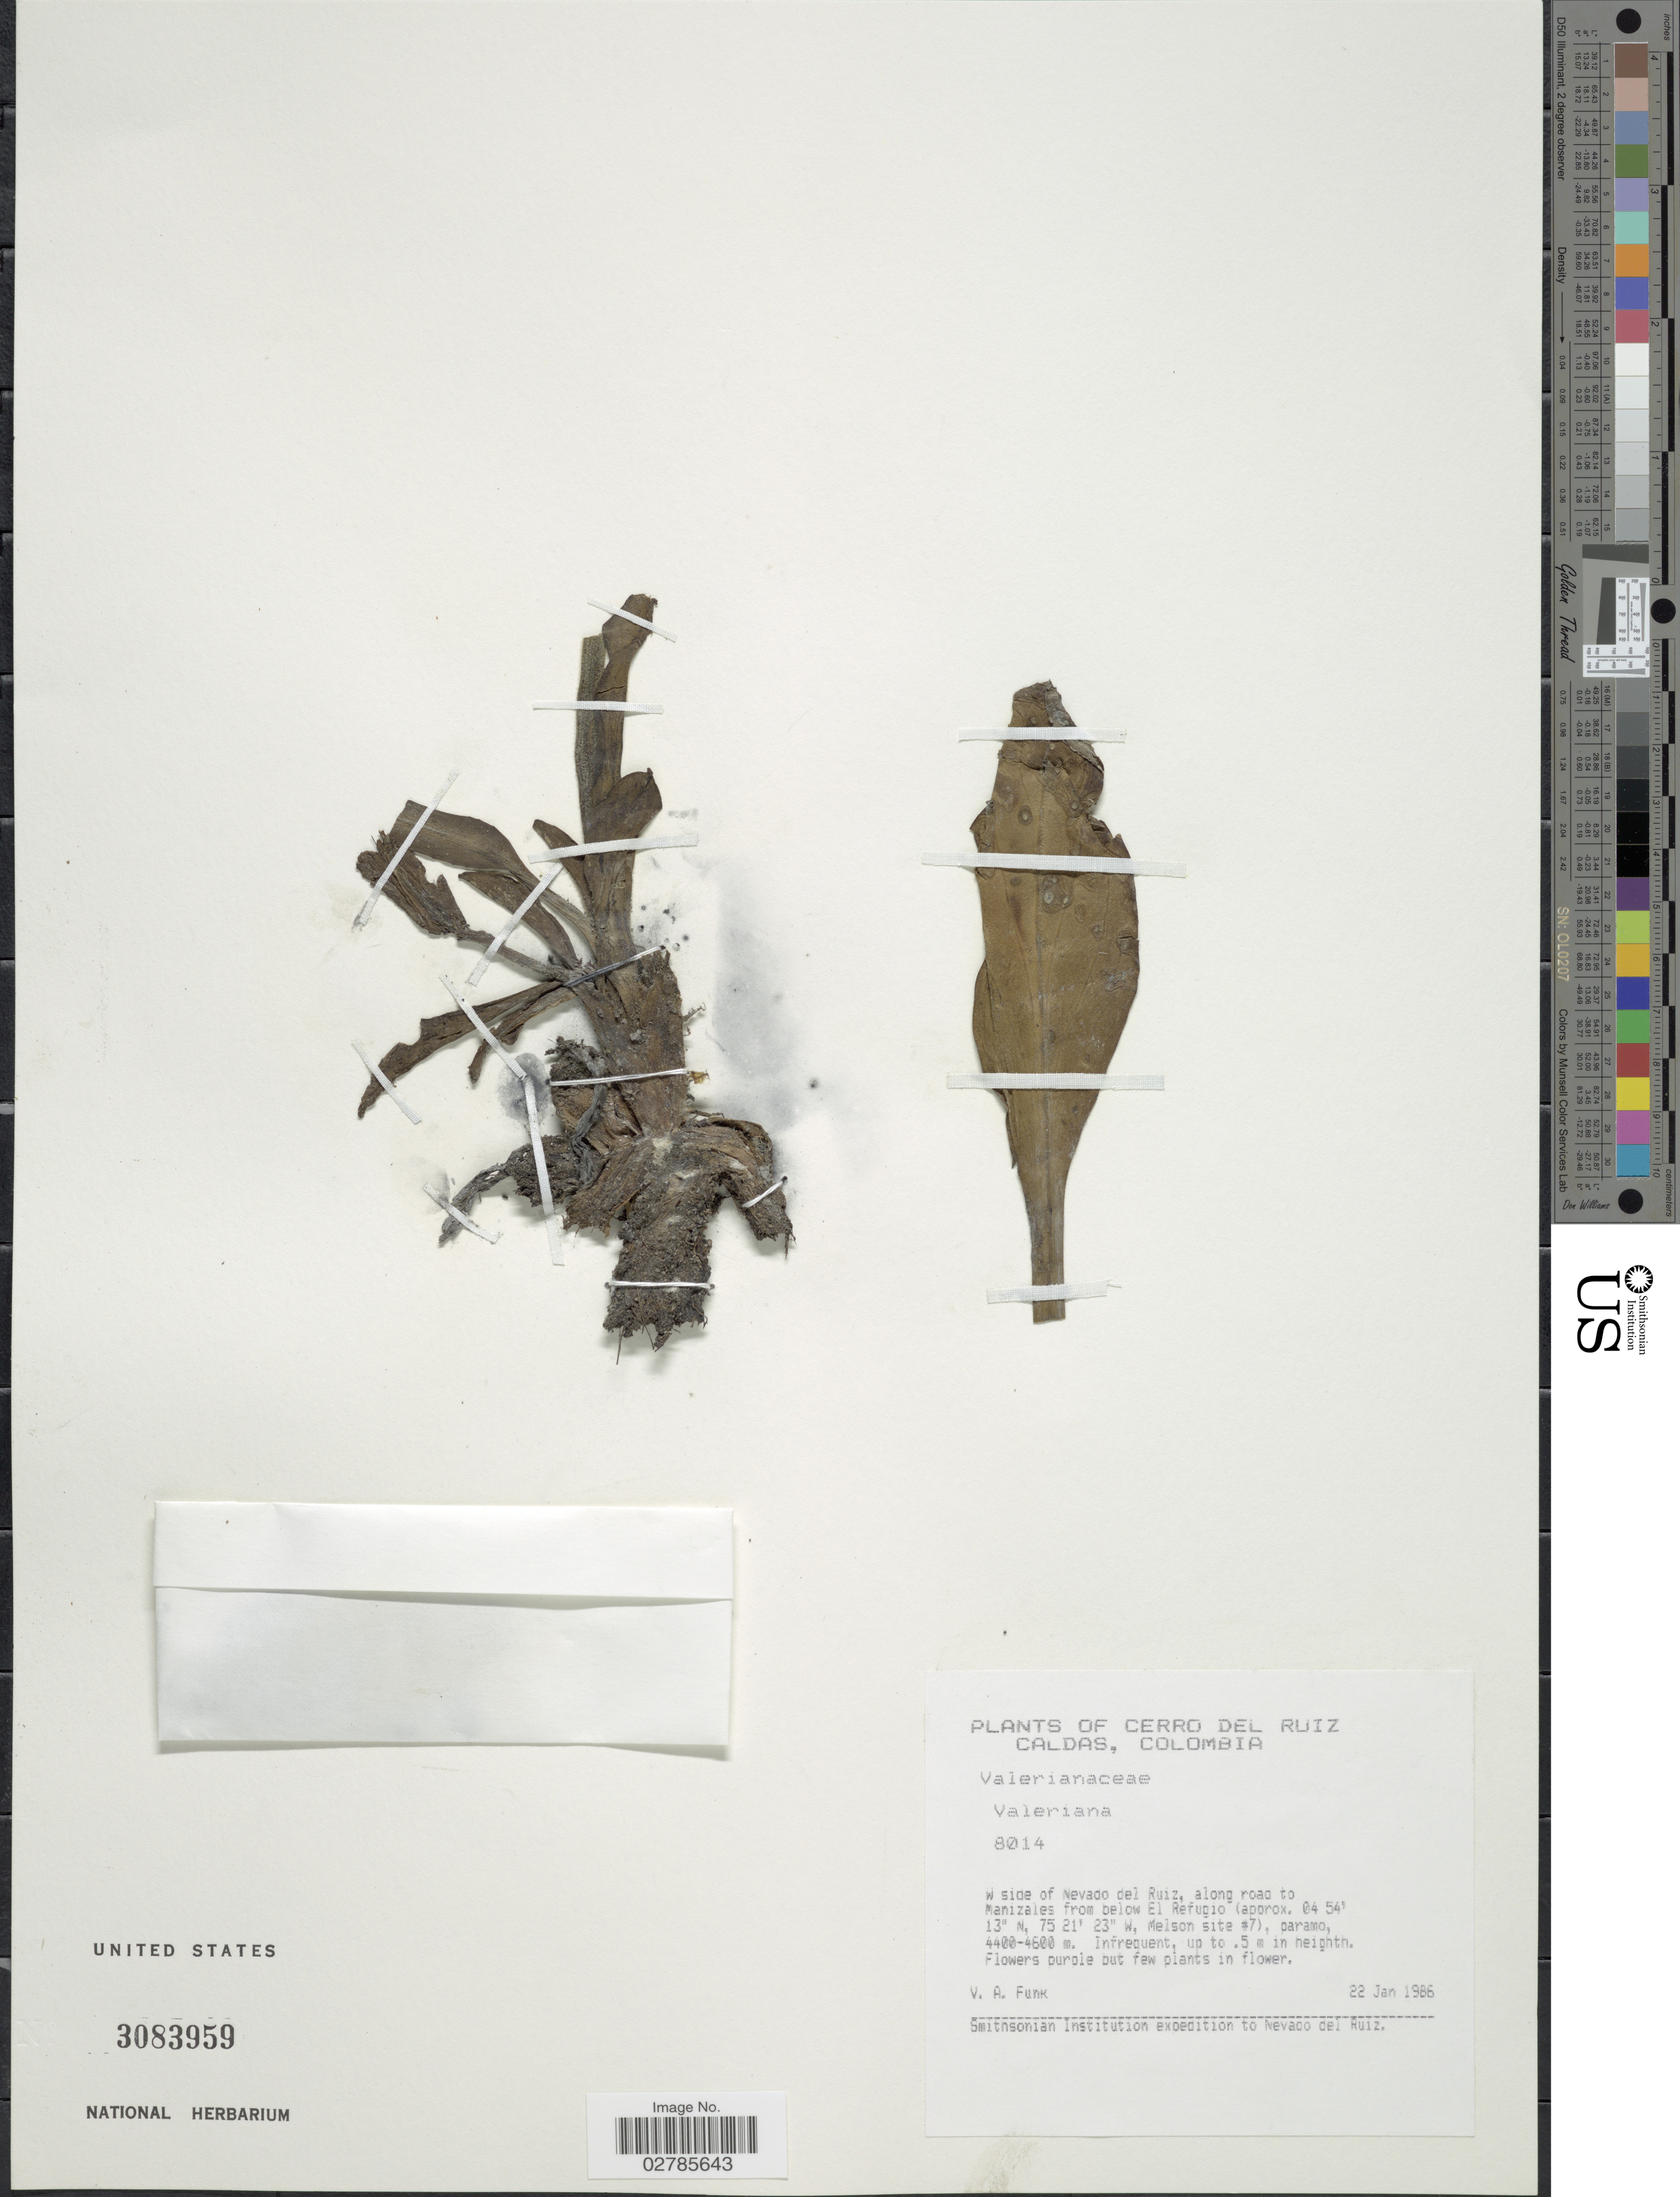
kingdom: Plantae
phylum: Tracheophyta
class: Magnoliopsida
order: Dipsacales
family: Caprifoliaceae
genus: Valeriana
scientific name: Valeriana sp.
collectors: V. Funk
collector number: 8014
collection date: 1986-01-22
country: Colombia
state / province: Caldas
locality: Cerro del Ruiz Caldas, W side of Nevado del Ruiz, along road to Manizales from below El Refugio (Melson site #7)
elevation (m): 4400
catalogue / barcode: US 3083959